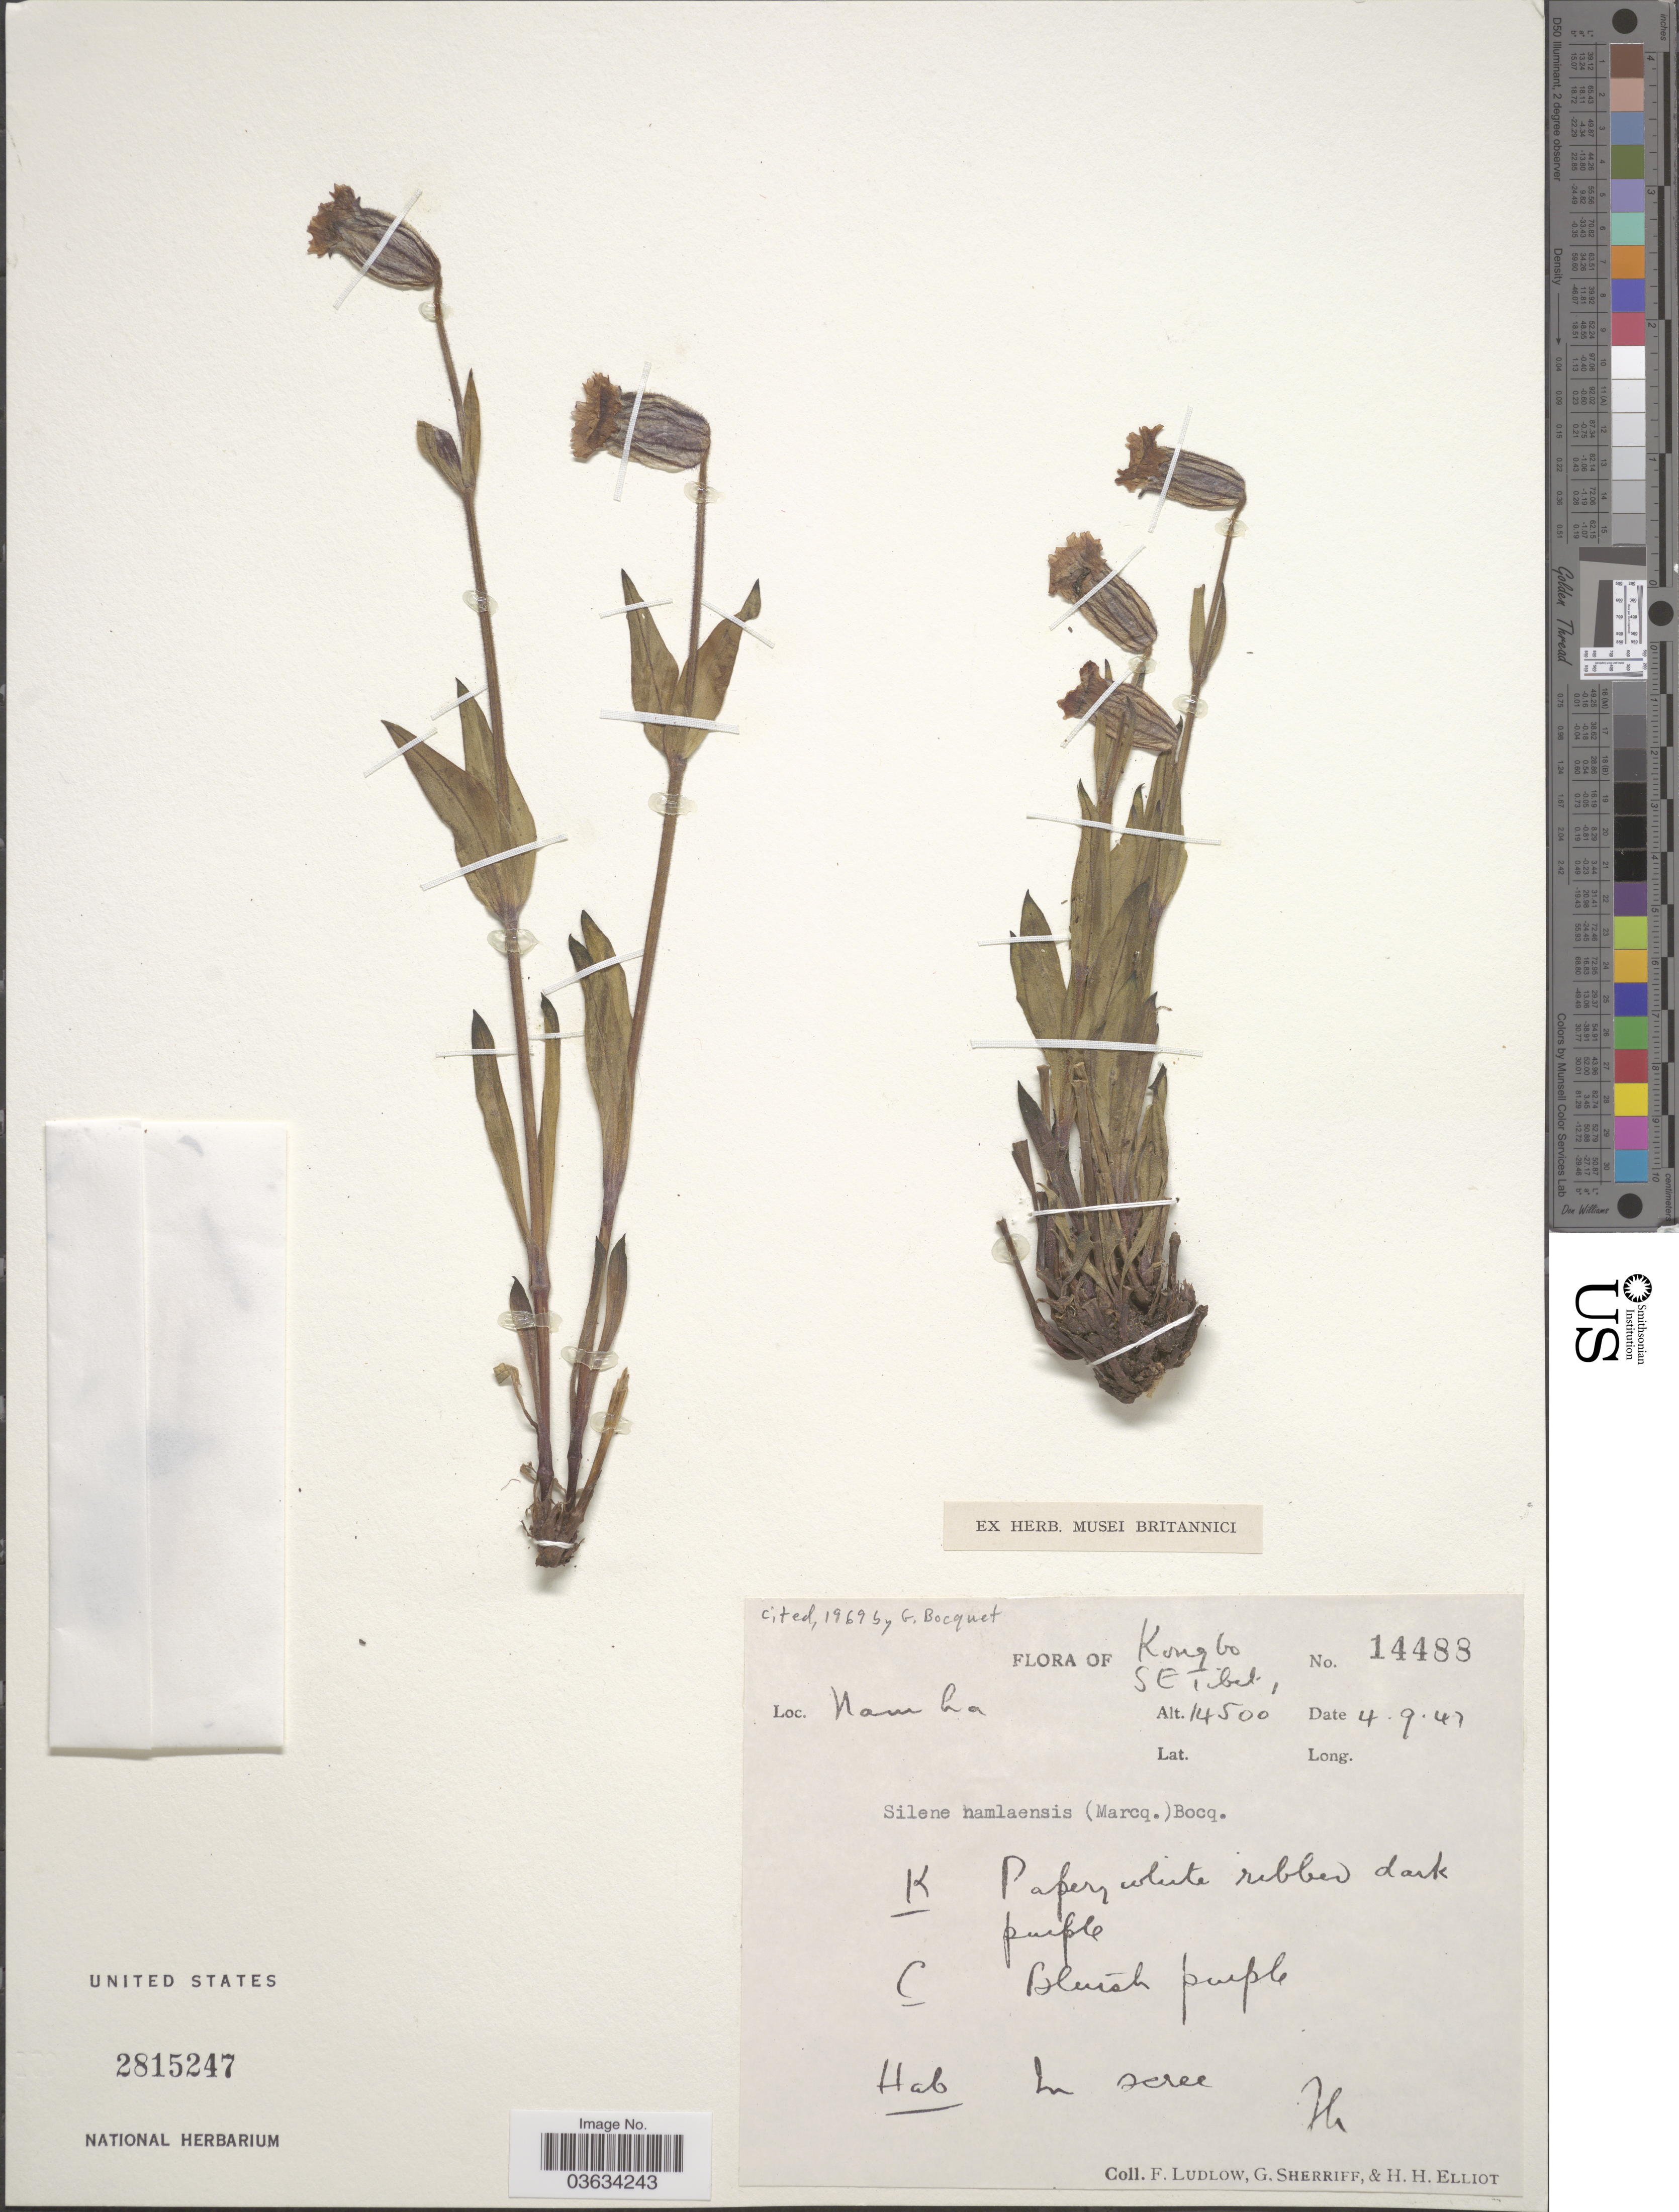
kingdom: Plantae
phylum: Tracheophyta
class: Magnoliopsida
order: Caryophyllales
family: Caryophyllaceae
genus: Silene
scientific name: Silene namlaensis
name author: (C. Marquand) Bocquet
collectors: F. Ludlow, G. Sherriff & H. H. Elliot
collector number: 14488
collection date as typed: Transcribed d/m/y: 4/9/47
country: China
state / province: Xizang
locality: Kongbo. S.E. Tibet. Nam ha.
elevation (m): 4420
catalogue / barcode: US 2815247